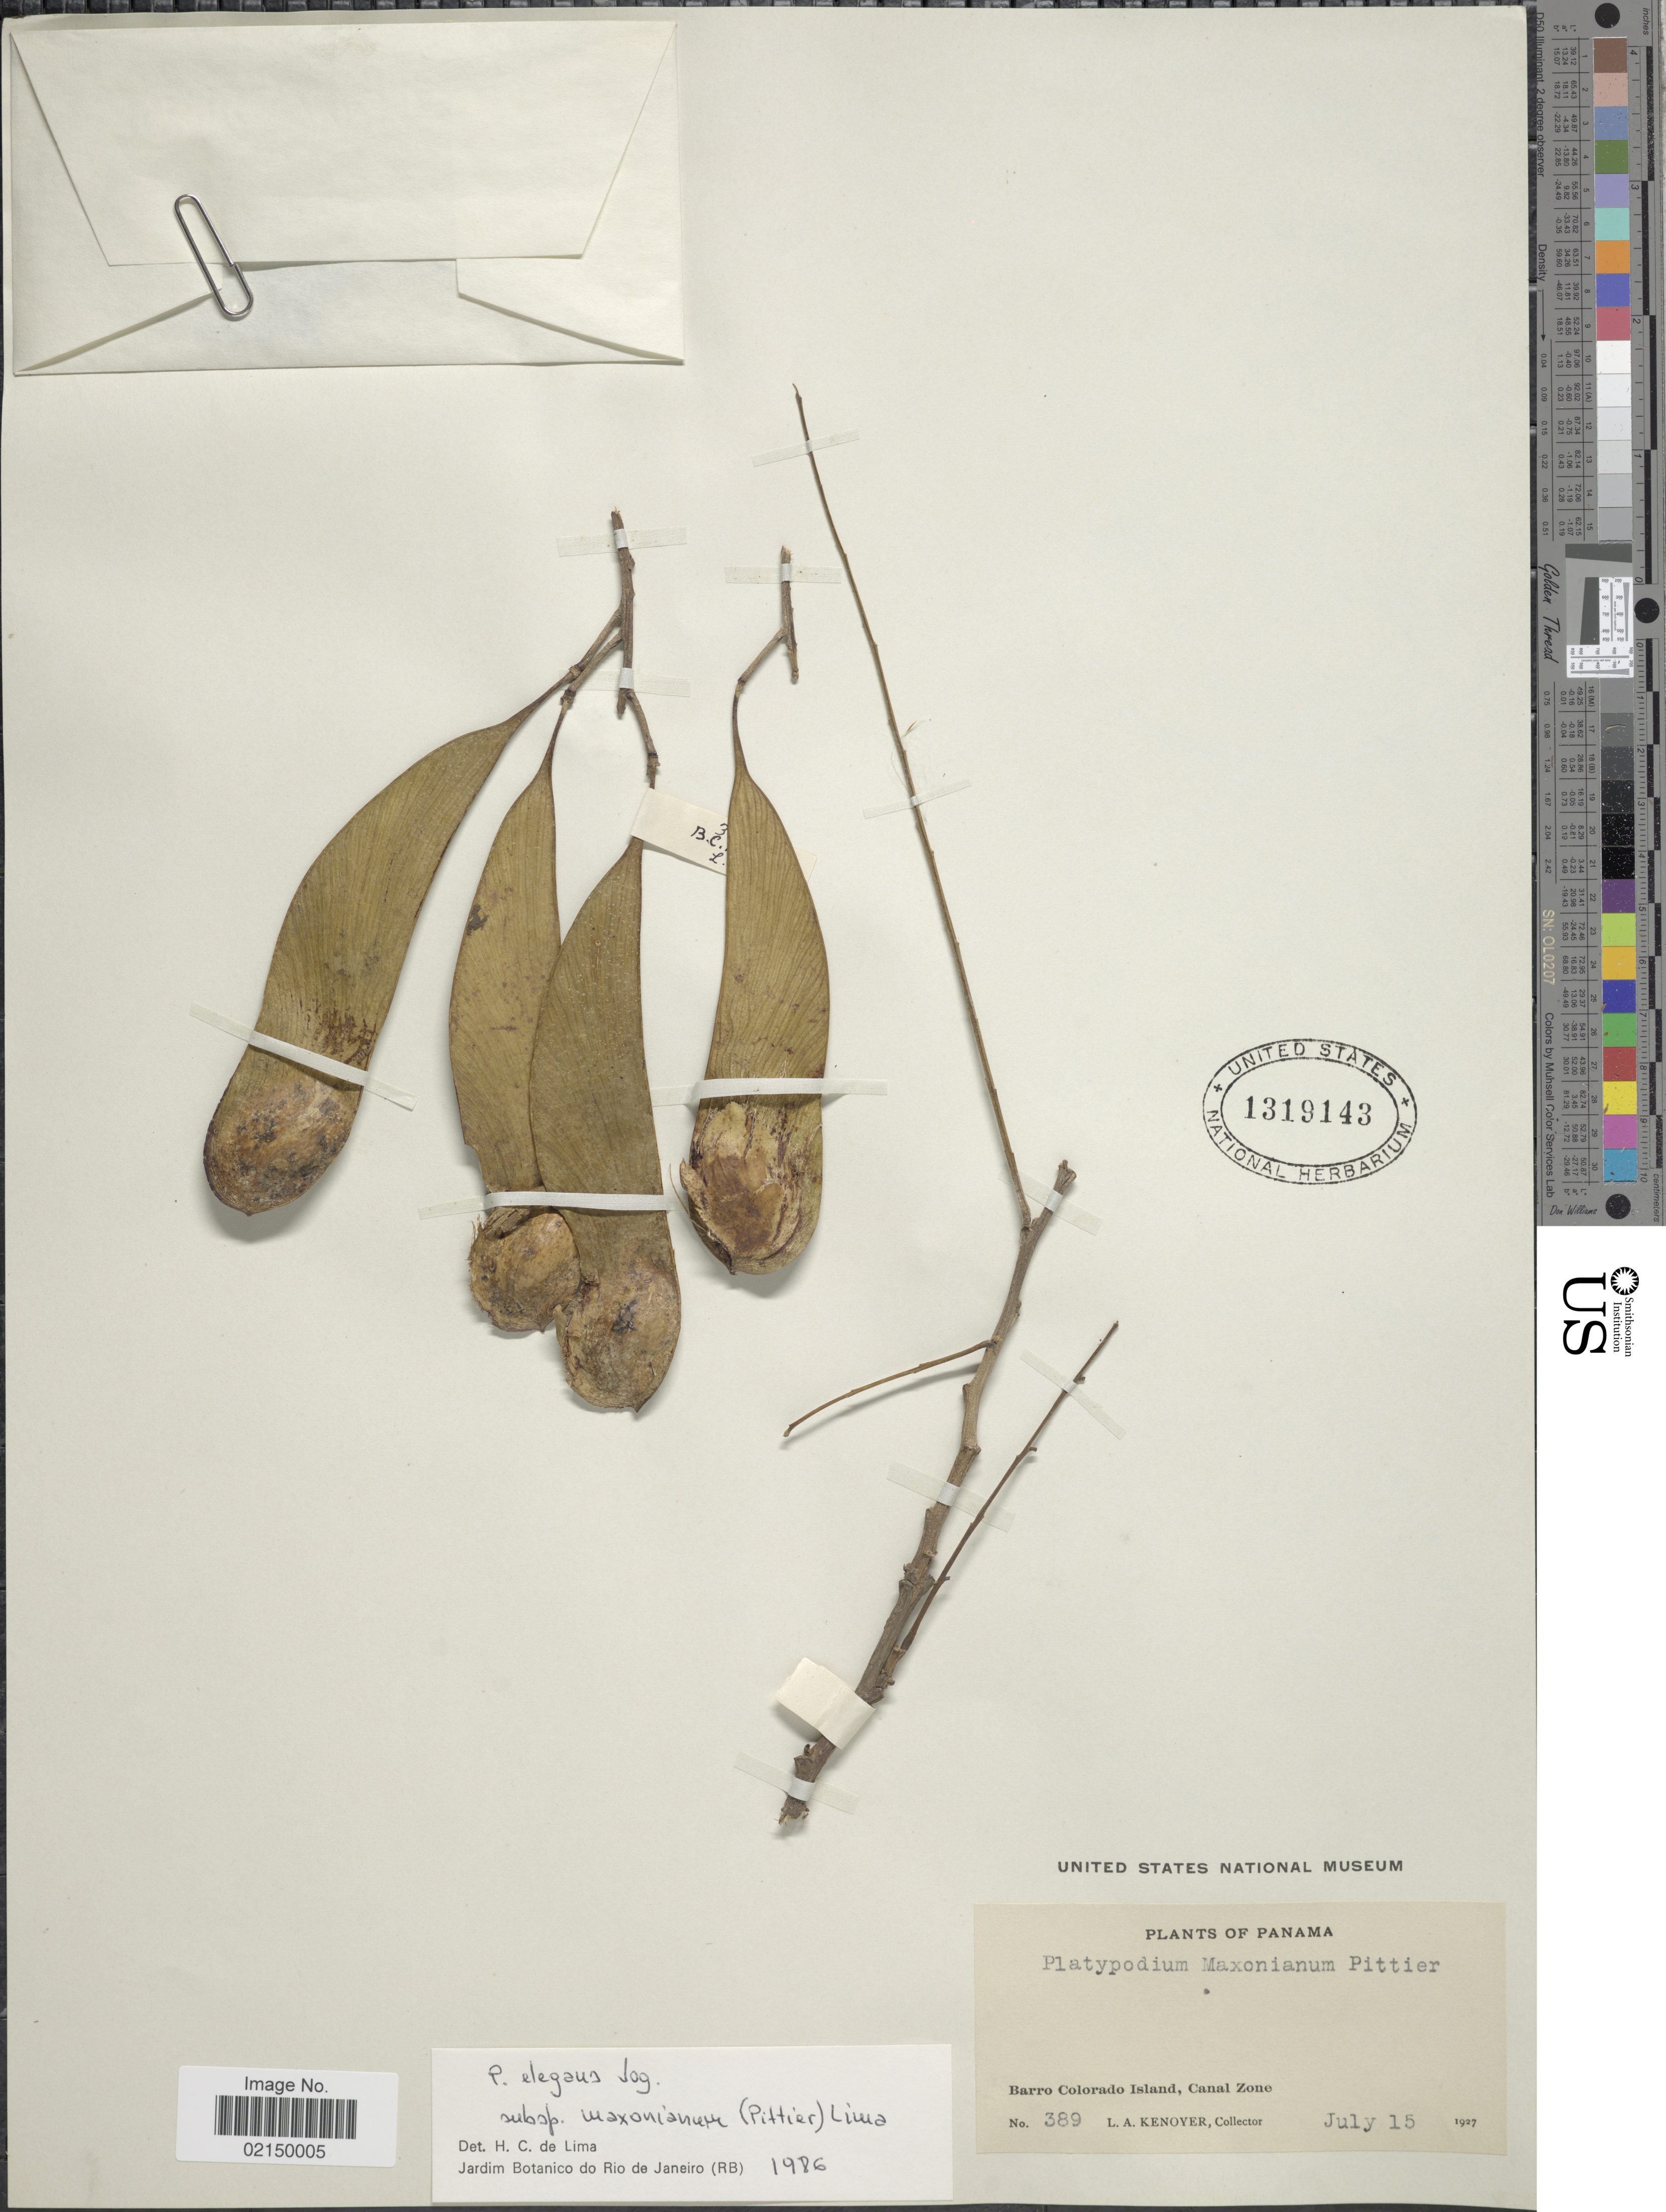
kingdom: Plantae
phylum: Tracheophyta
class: Magnoliopsida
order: Fabales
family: Fabaceae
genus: Platypodium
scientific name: Platypodium elegans subsp. maxonianum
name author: (Pittier) H.C. Lima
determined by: Lima, H. C. de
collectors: L. A. Kenoyer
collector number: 389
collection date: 1927-07-15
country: Panama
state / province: Panamá Oeste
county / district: Canal Zone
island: Barro Colorado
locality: Barro Colorado Island, Canal Zone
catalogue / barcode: US 1319143